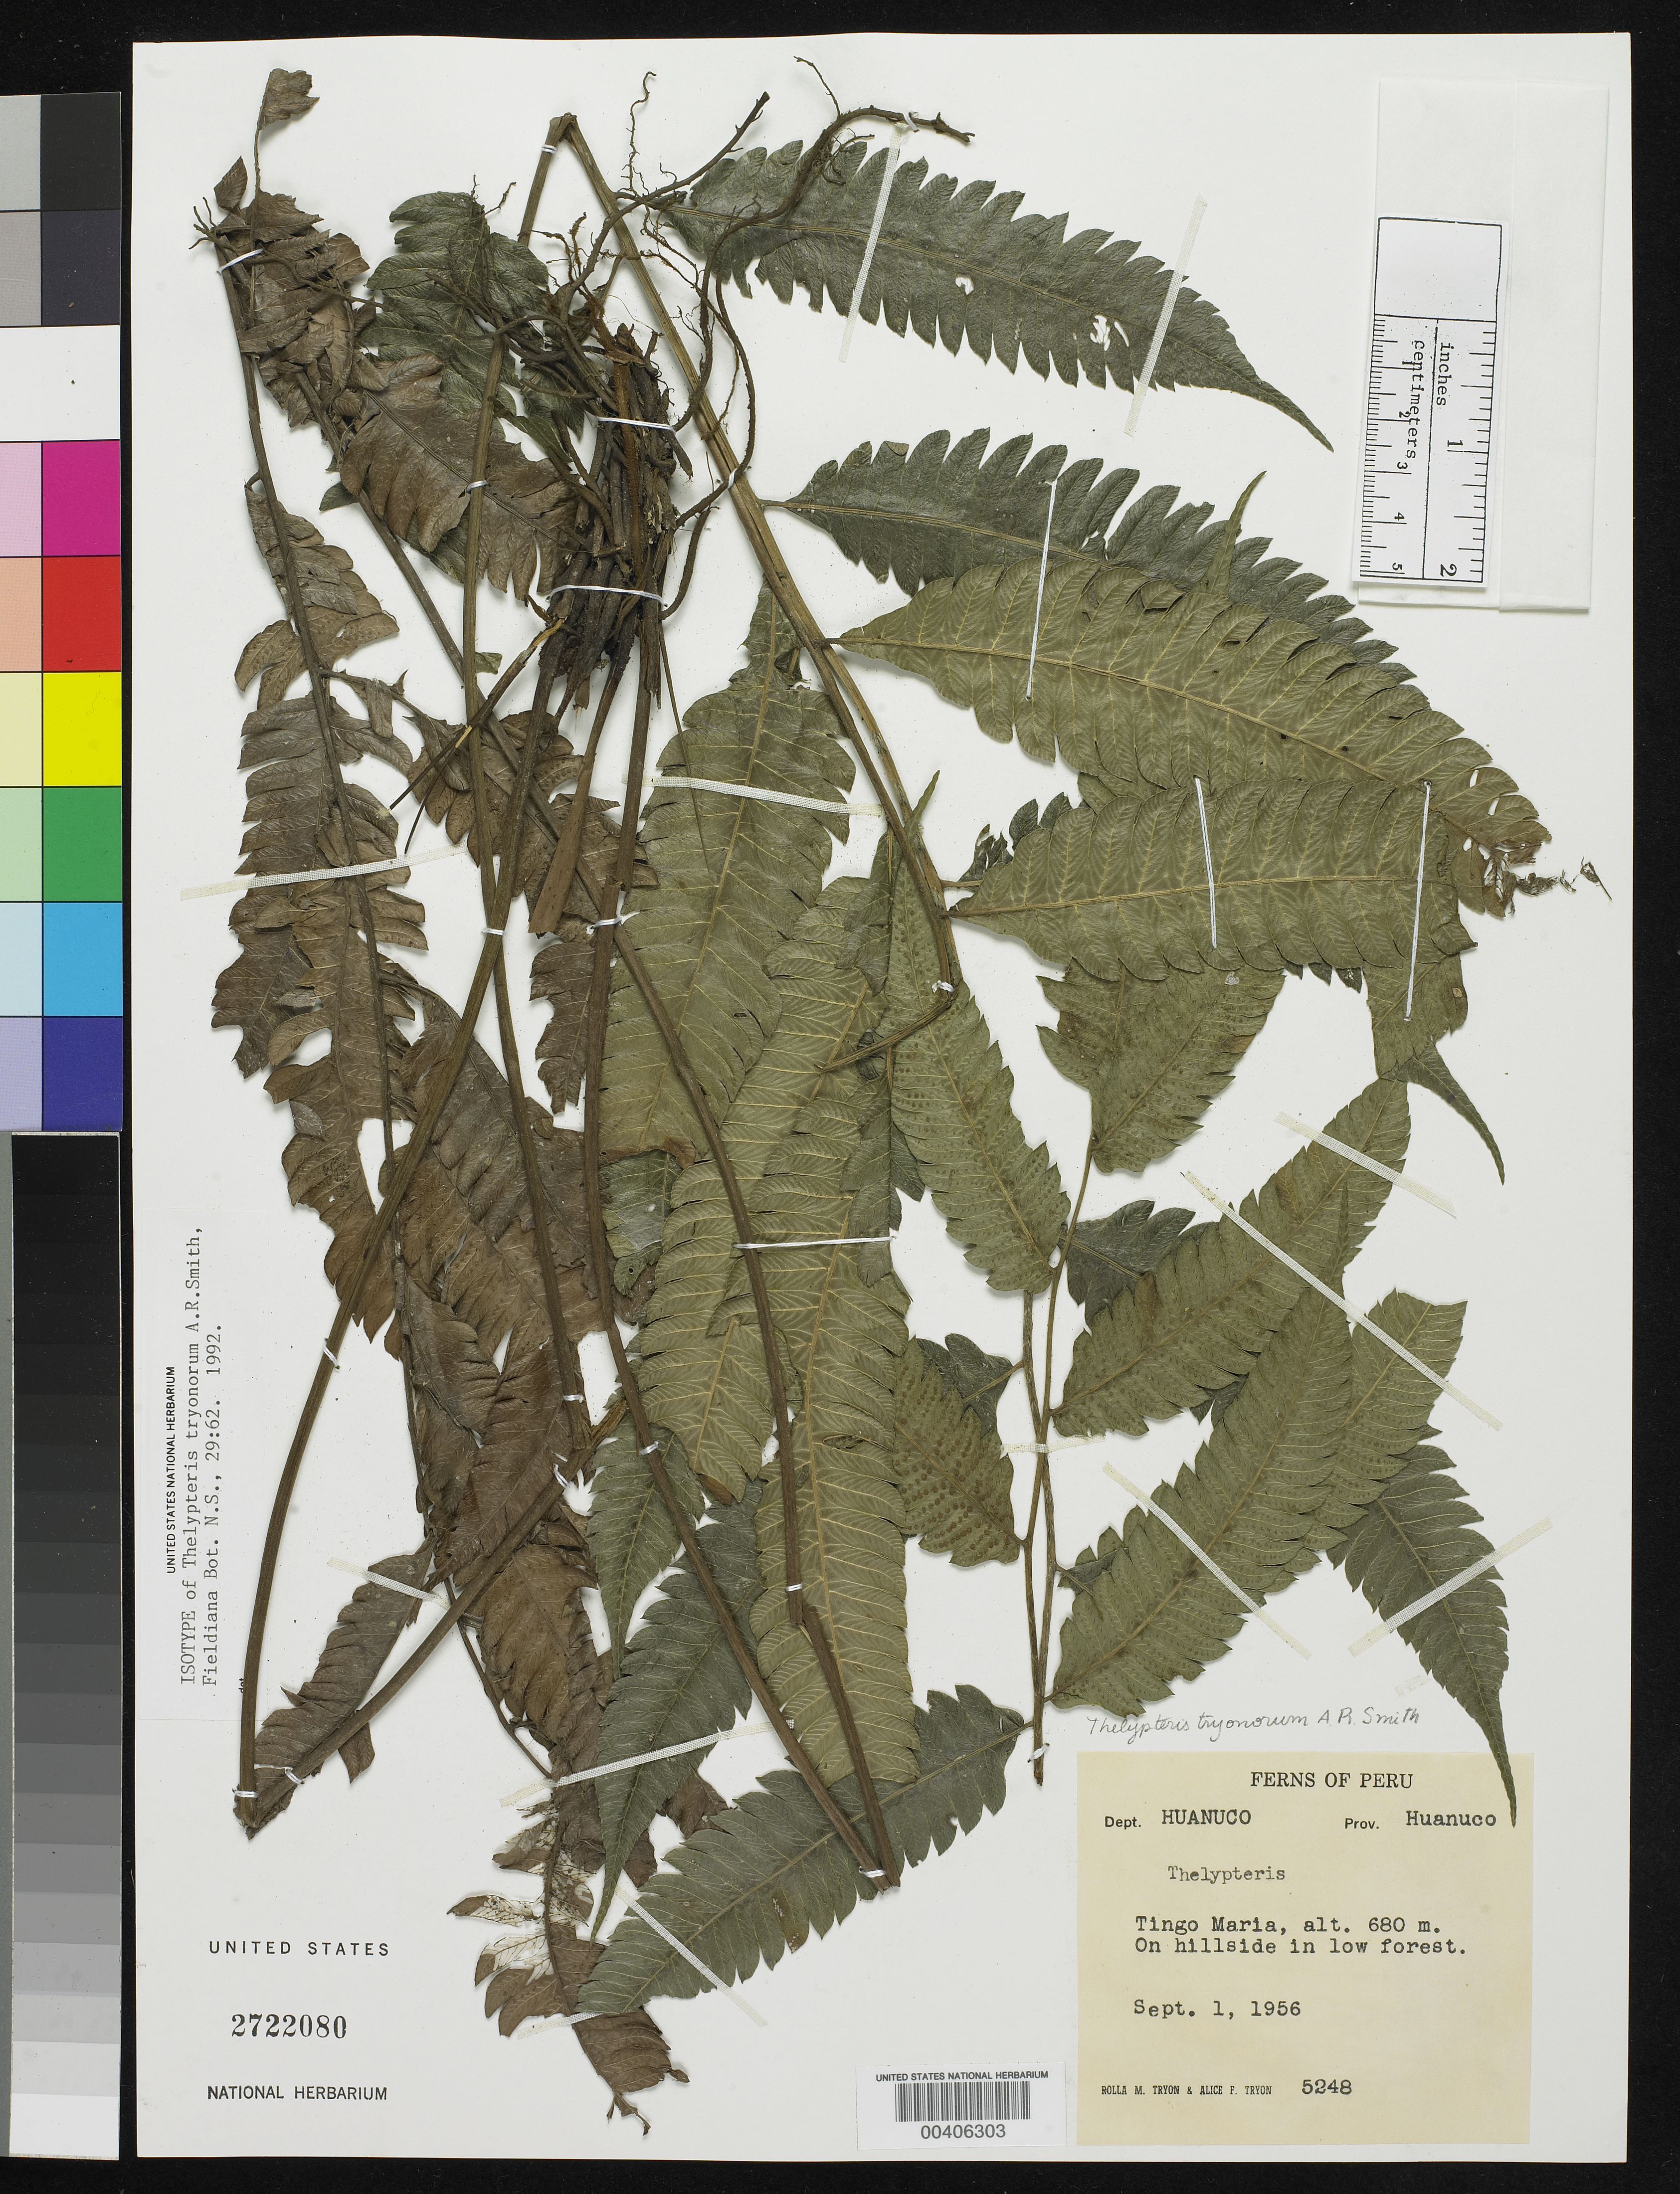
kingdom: Plantae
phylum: Tracheophyta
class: Polypodiopsida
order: Polypodiales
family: Thelypteridaceae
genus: Thelypteris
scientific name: Thelypteris tryonorum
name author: A.R. Sm.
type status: Isotype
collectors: R. M. Tryon & A. F. Tryon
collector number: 5248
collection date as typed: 01 Sep 1956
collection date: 1956-09-01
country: Peru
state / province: Huánuco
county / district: Leoncio Prado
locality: Tingo María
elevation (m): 680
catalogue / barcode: US 2722080